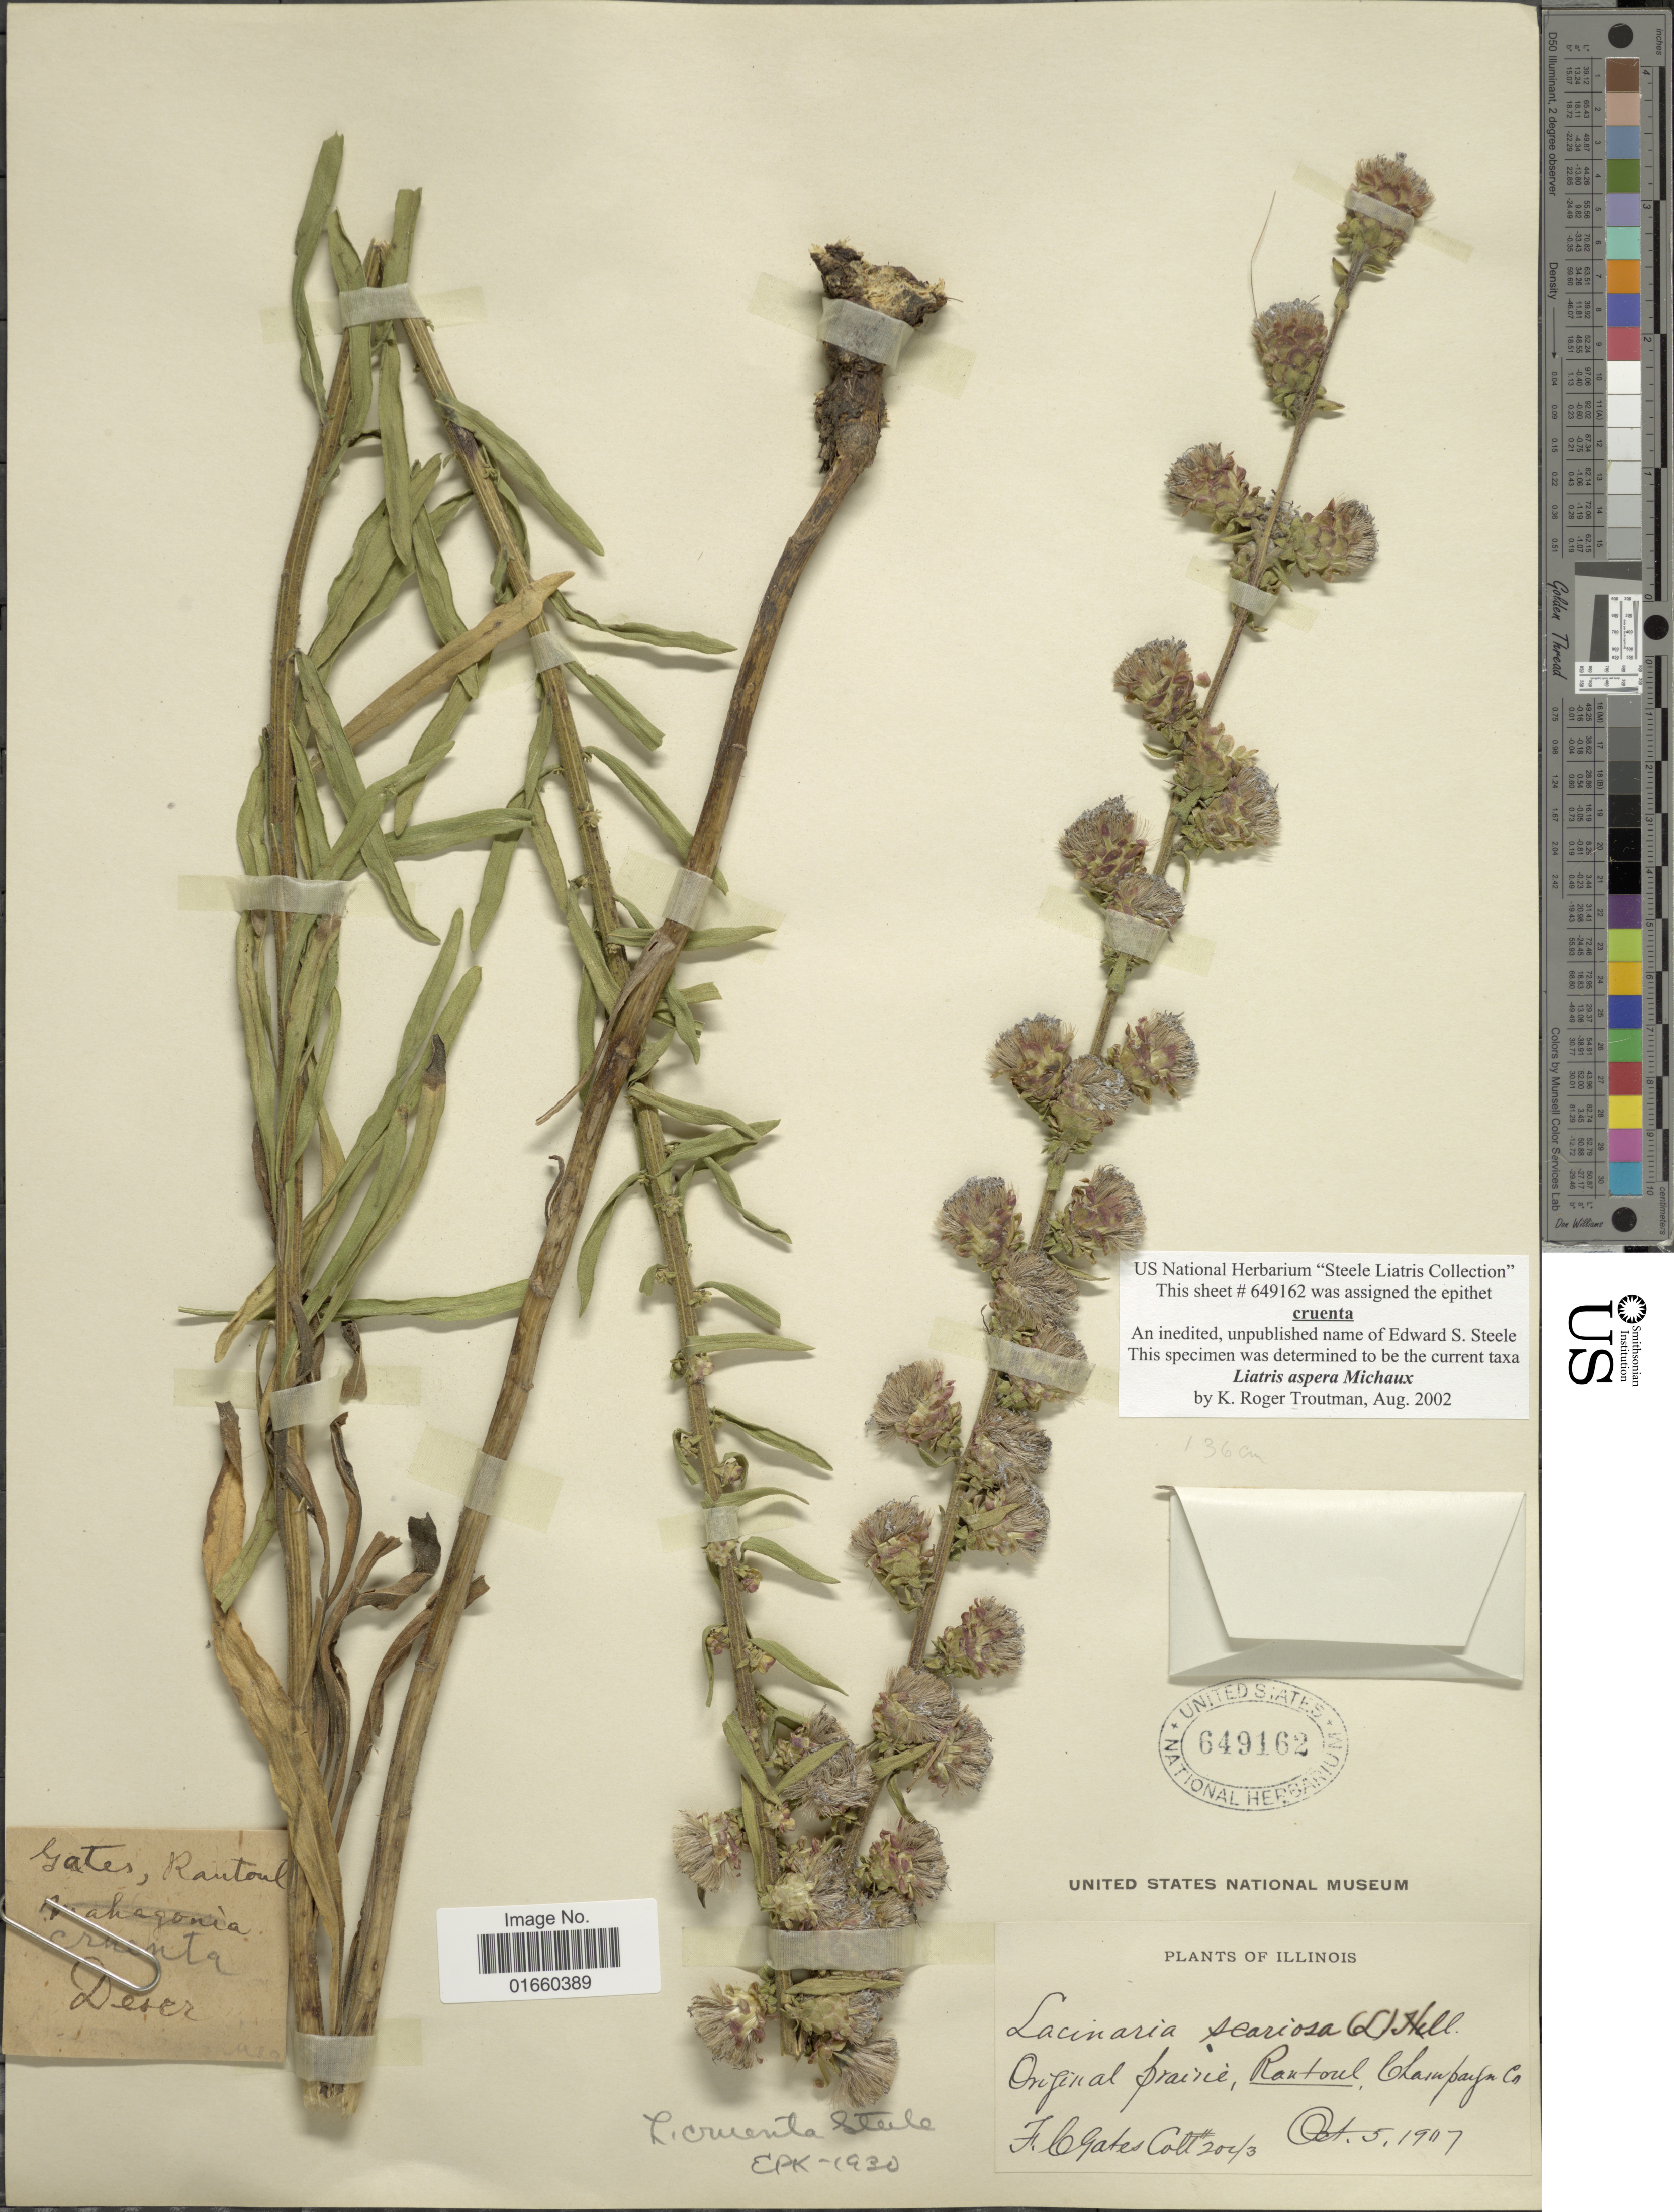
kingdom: Plantae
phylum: Tracheophyta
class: Magnoliopsida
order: Asterales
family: Asteraceae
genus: Liatris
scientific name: Liatris aspera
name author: Michx.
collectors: F. C. Gates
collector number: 2043&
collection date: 1907-10-05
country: United States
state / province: Illinois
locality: Original Prairie, Rantoul, Champaign Co.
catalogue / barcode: US 649162